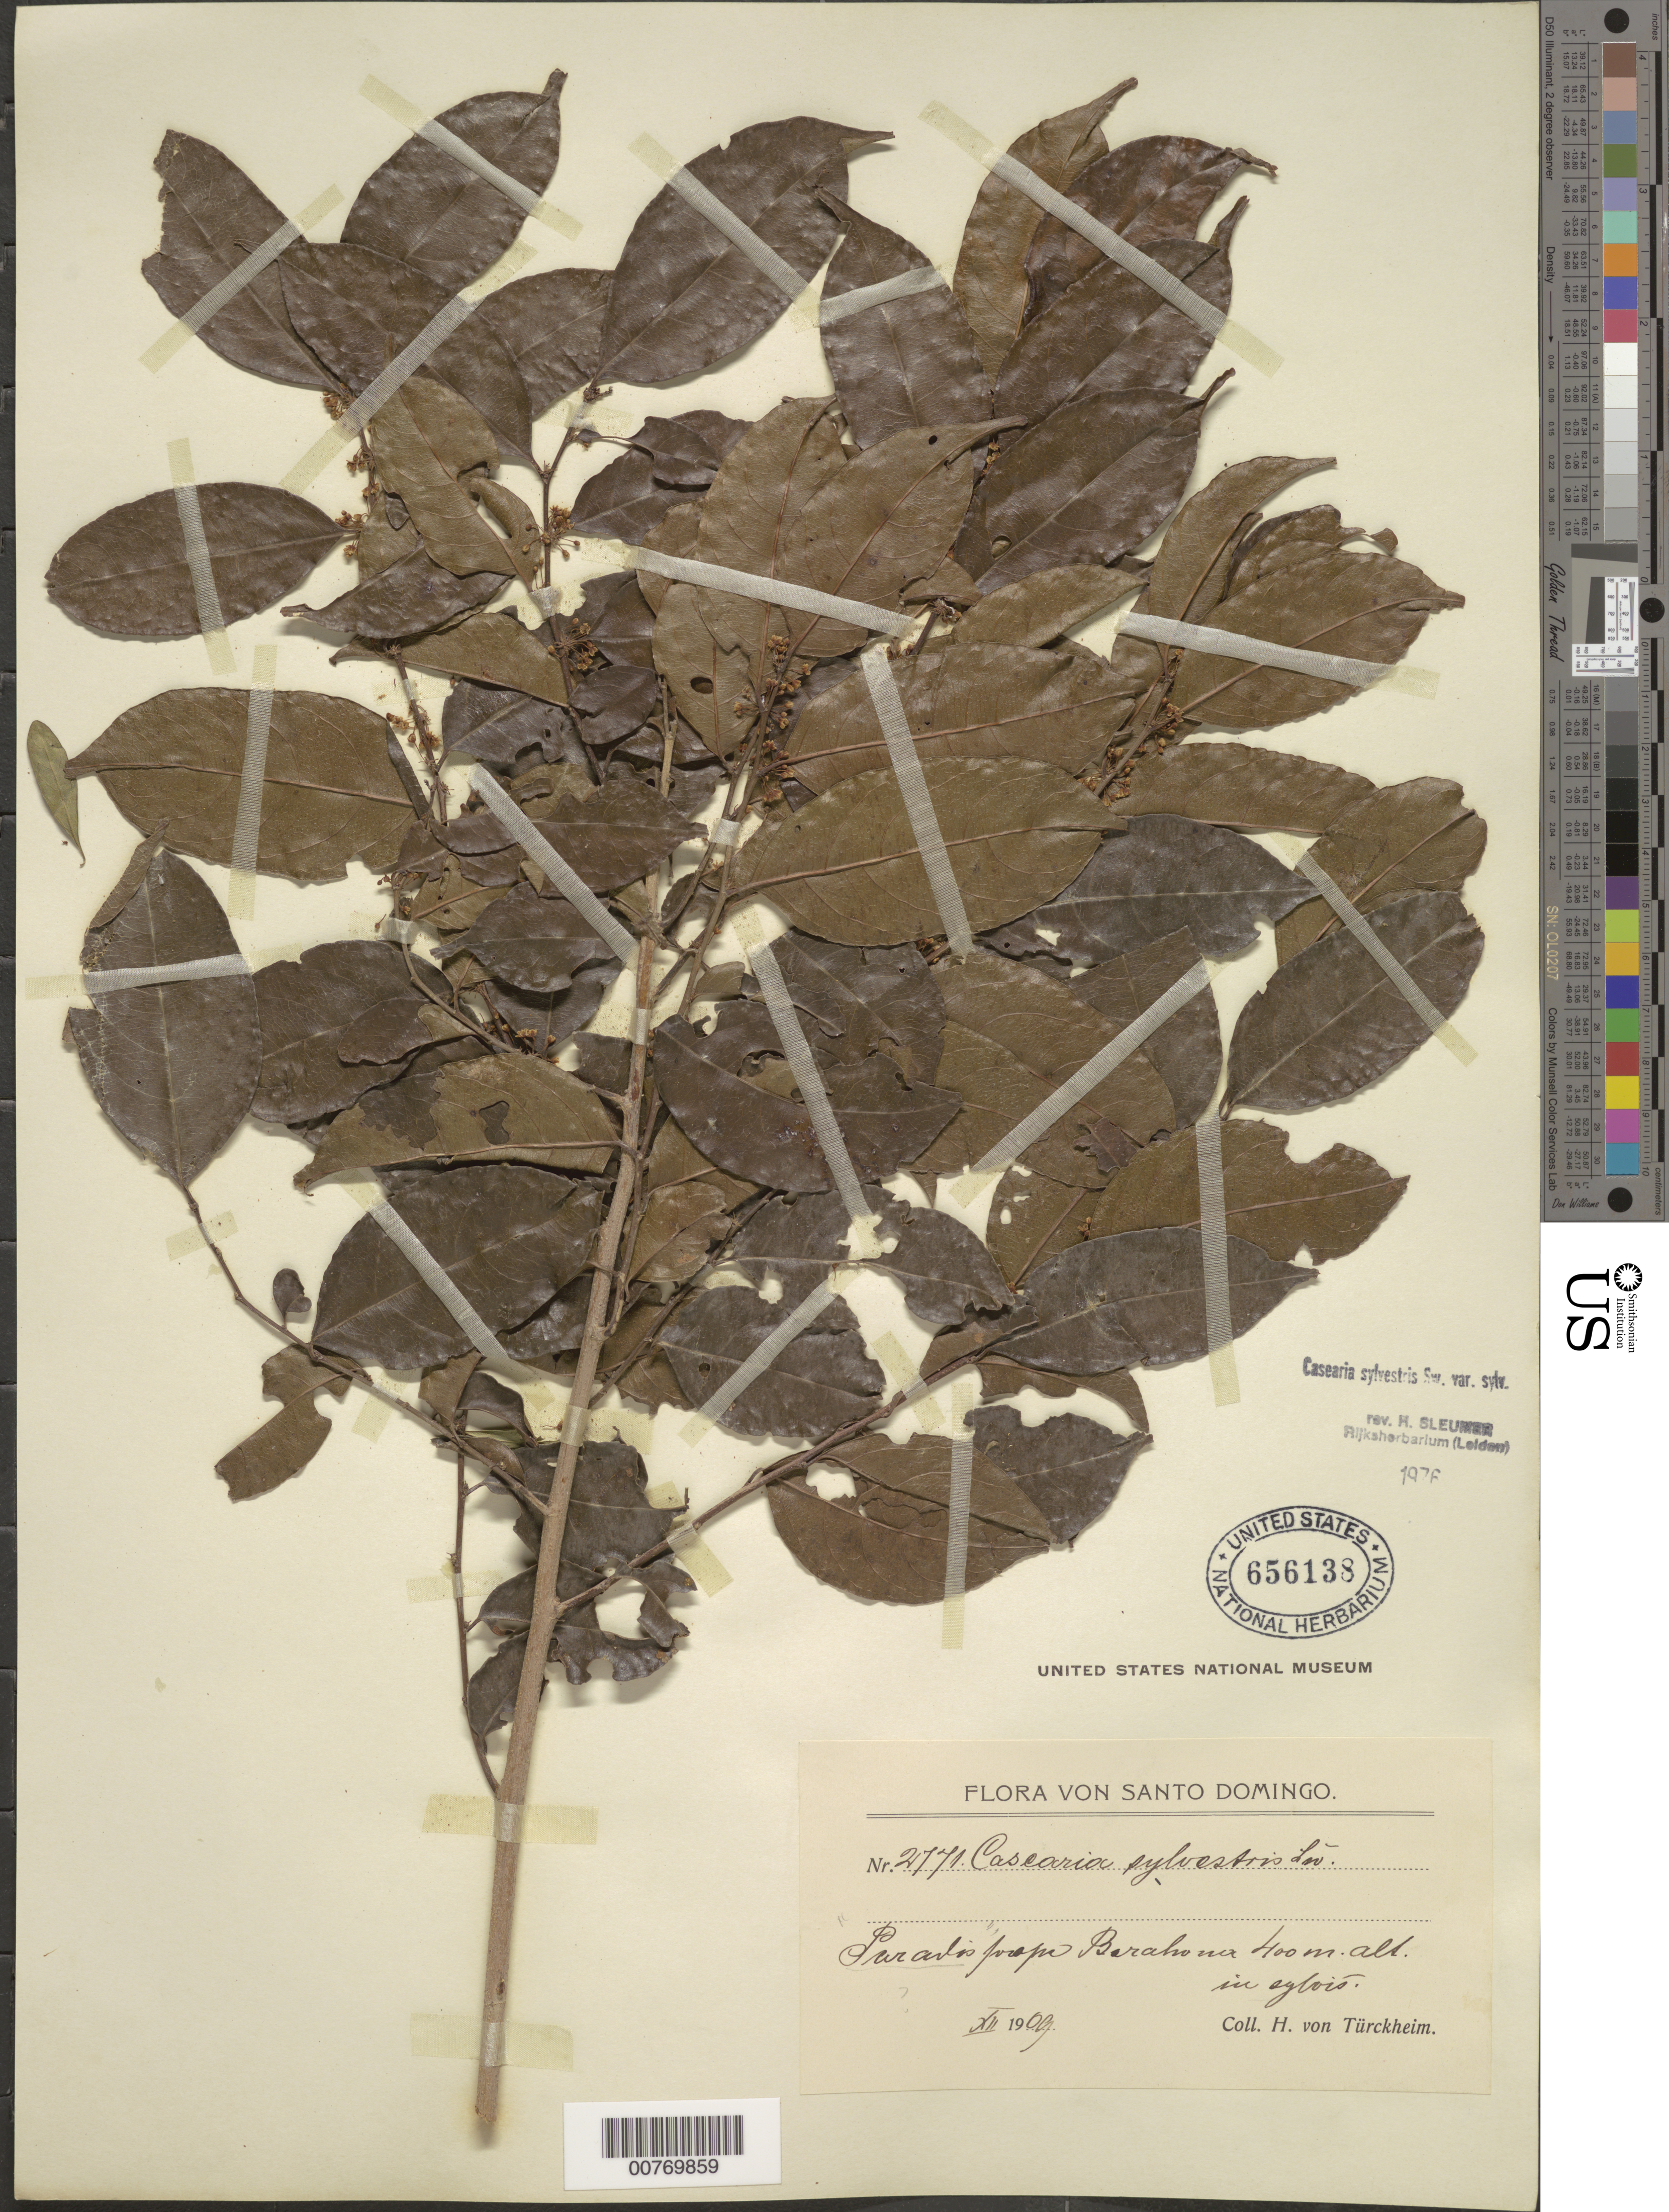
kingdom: Plantae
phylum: Tracheophyta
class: Magnoliopsida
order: Malpighiales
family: Salicaceae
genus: Casearia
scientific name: Casearia sylvestris var. sylvestris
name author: Sw.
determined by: Sleumer, H. O.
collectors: H. von Türckheim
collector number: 2771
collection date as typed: Dec 1909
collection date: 1909-12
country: Dominican Republic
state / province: Barahona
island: Hispaniola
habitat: In forest.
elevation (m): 400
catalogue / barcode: US 656138